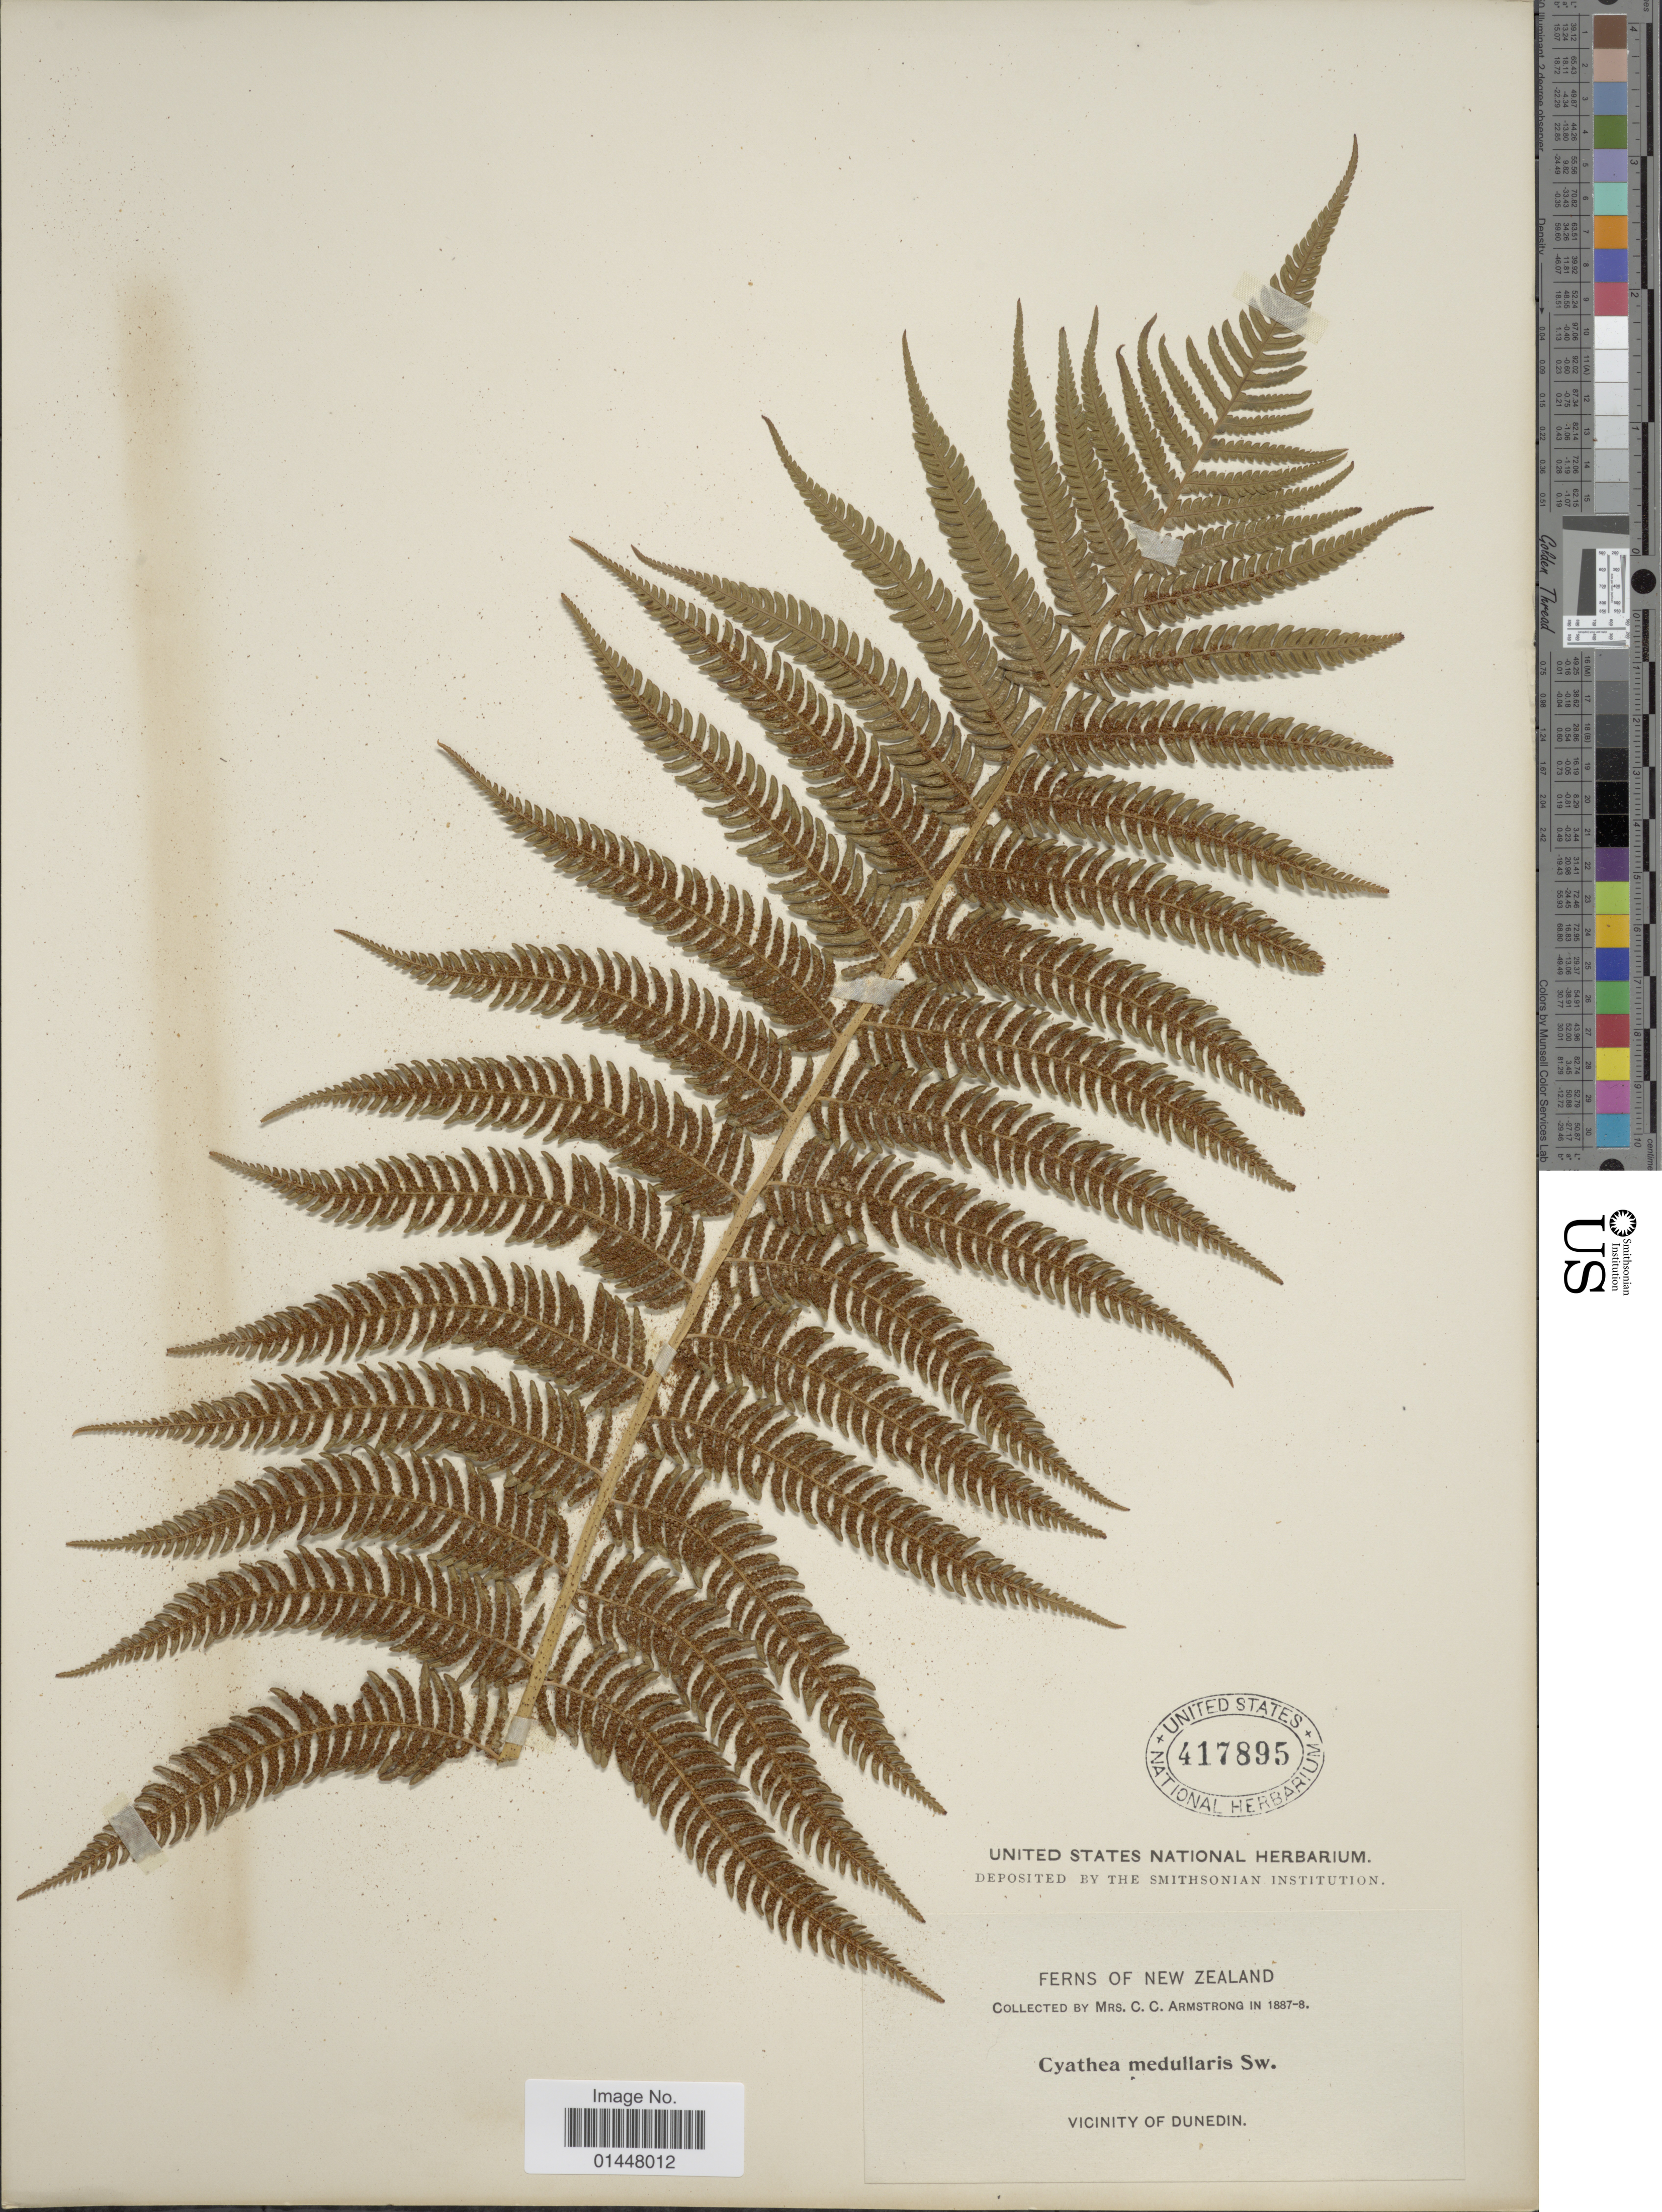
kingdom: Plantae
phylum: Tracheophyta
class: Polypodiopsida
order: Cyatheales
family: Cyatheaceae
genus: Sphaeropteris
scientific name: Sphaeropteris medullaris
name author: (G. Forst.) Bernh.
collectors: C. Armstrong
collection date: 1887-08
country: New Zealand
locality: Vicinity of Dunedin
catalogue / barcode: US 417895